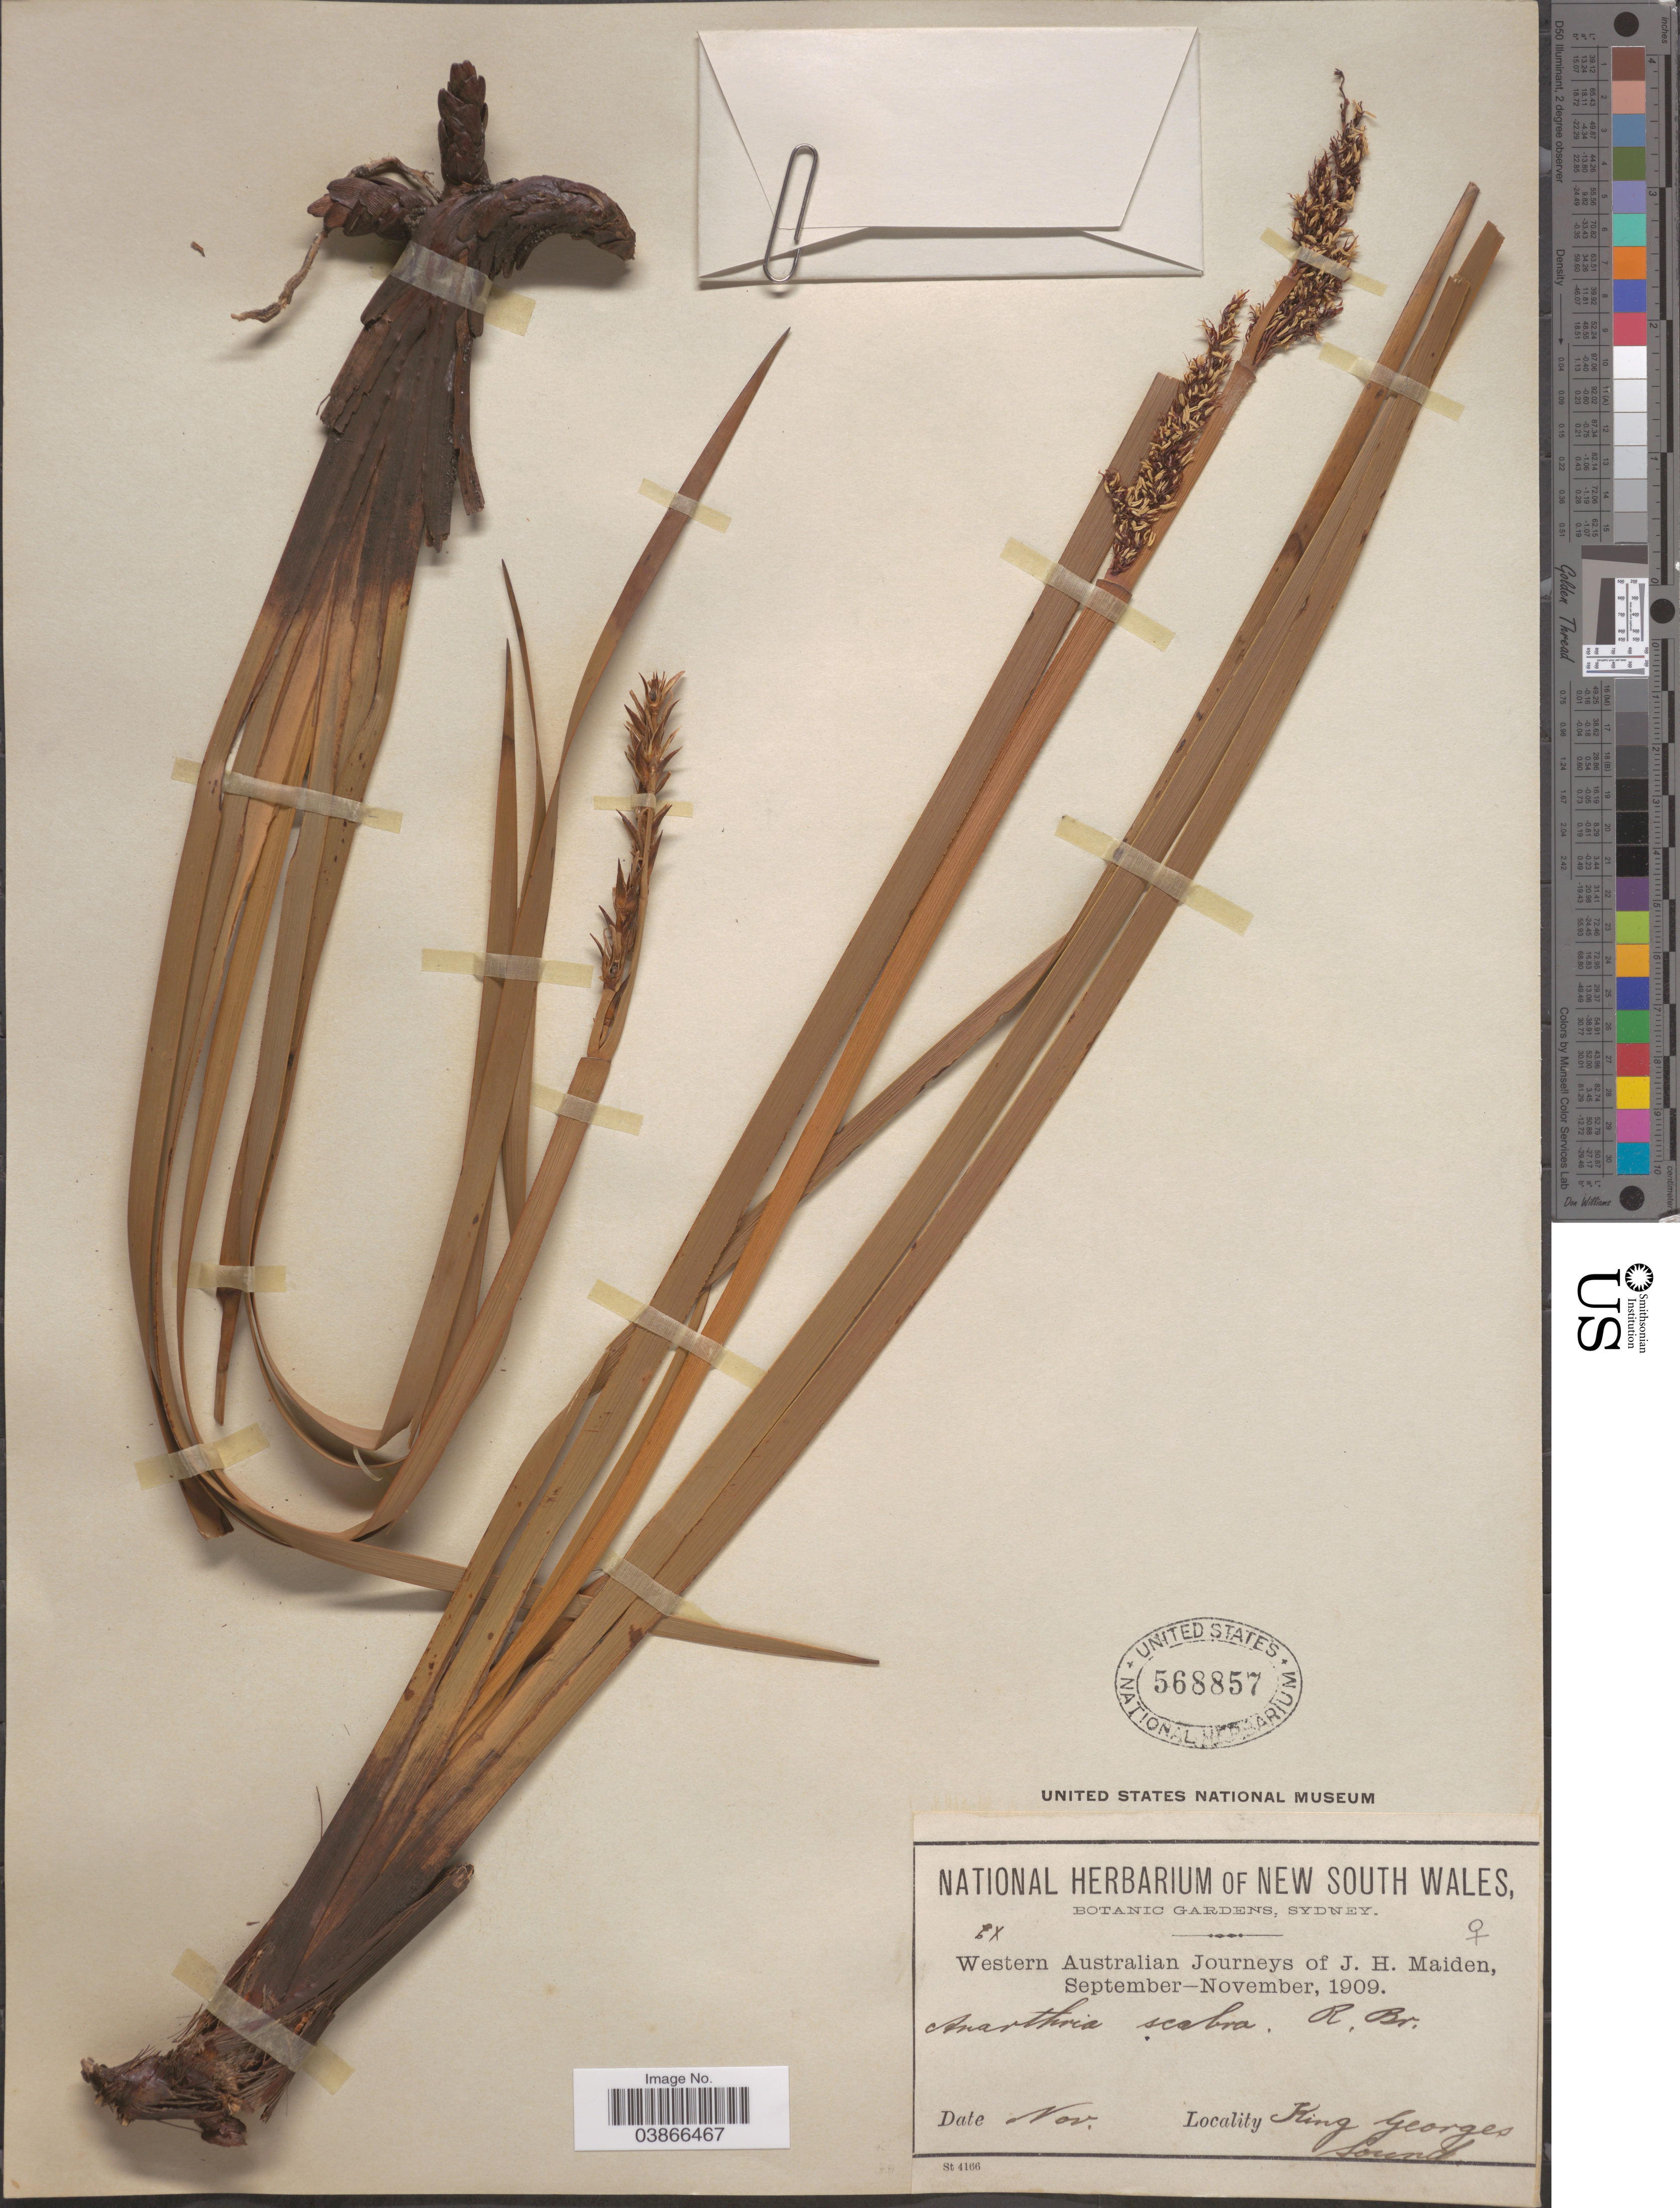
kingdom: Plantae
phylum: Tracheophyta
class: Liliopsida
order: Poales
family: Restionaceae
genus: Anarthria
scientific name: Anarthria scabra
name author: R. Br.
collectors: J. Maiden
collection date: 1909-11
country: Australia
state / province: Western Australia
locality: King George's Sound.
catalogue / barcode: US 568857